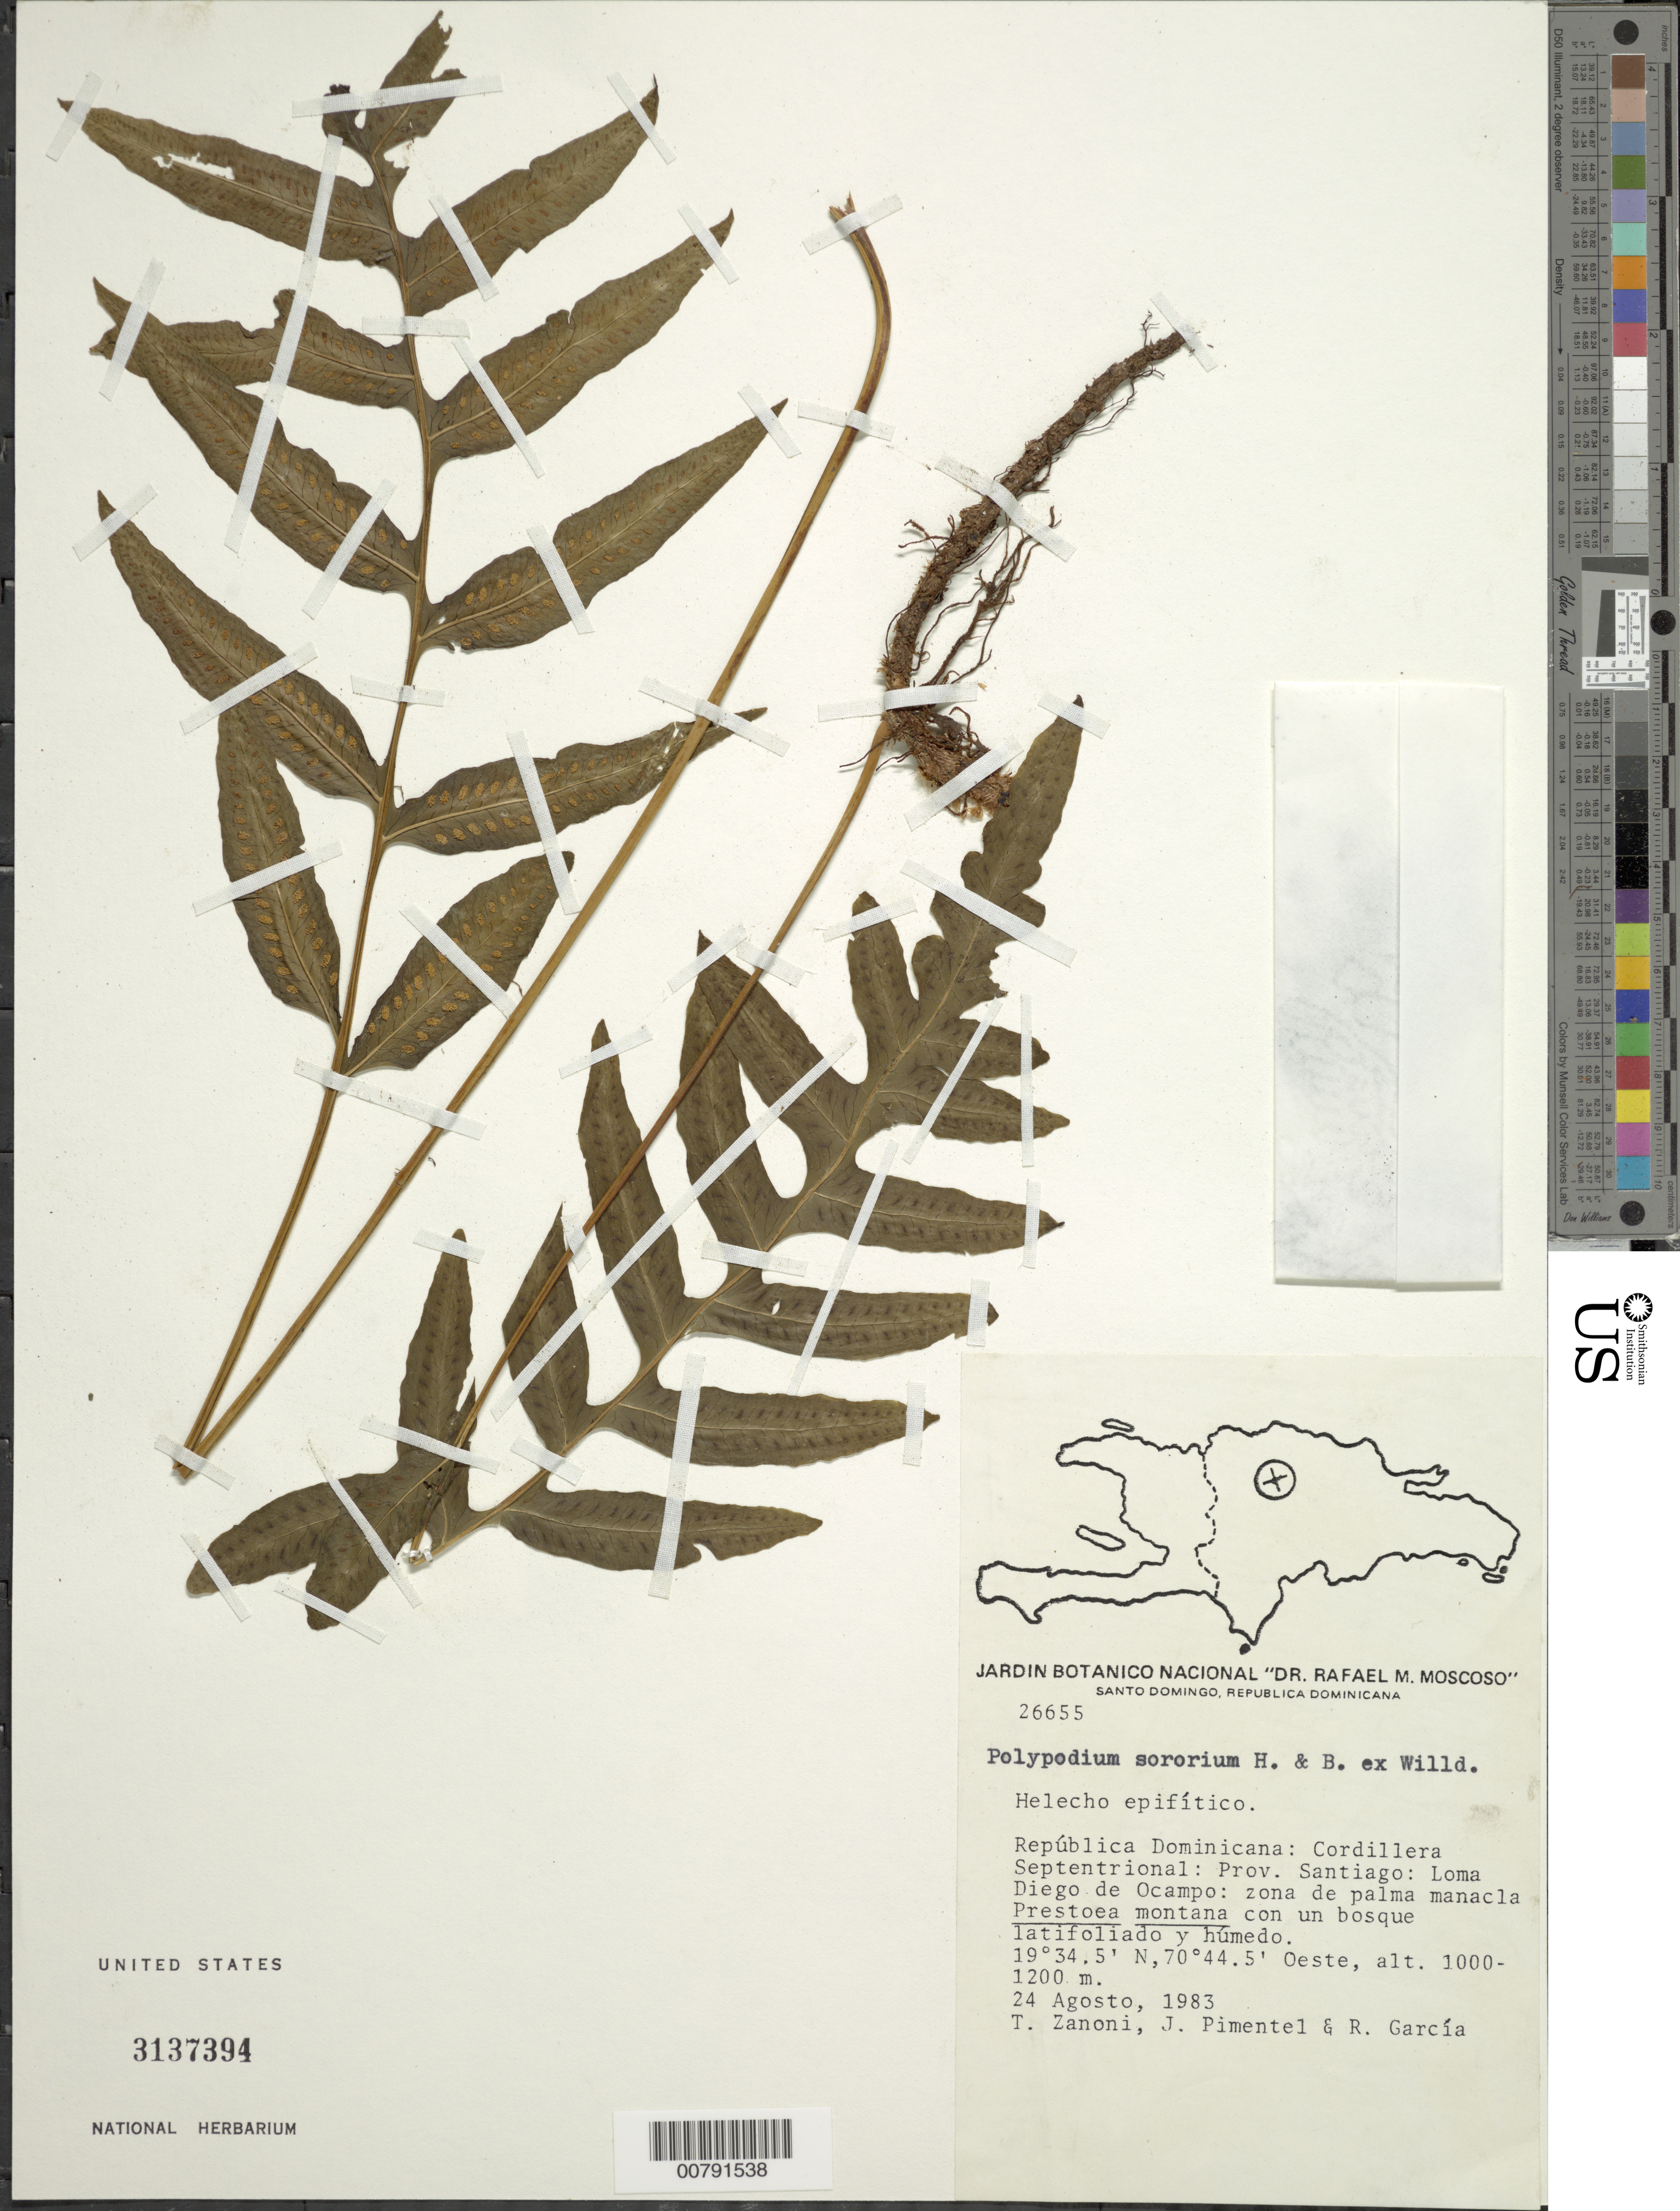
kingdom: Plantae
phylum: Tracheophyta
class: Polypodiopsida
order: Polypodiales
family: Polypodiaceae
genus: Polypodium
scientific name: Polypodium dulce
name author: Poir.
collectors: T. A. Zanoni, J. Pimentel & R. G. García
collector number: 26655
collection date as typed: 24 Aug 1983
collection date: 1983-08-24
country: Dominican Republic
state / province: Santiago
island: Hispaniola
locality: Cordillera Septentrional; Loma Diego de Ocampo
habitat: Zona de palma manacla Prestoea montana con un bosque latifoliodo y húmedo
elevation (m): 1000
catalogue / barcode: US 3137394